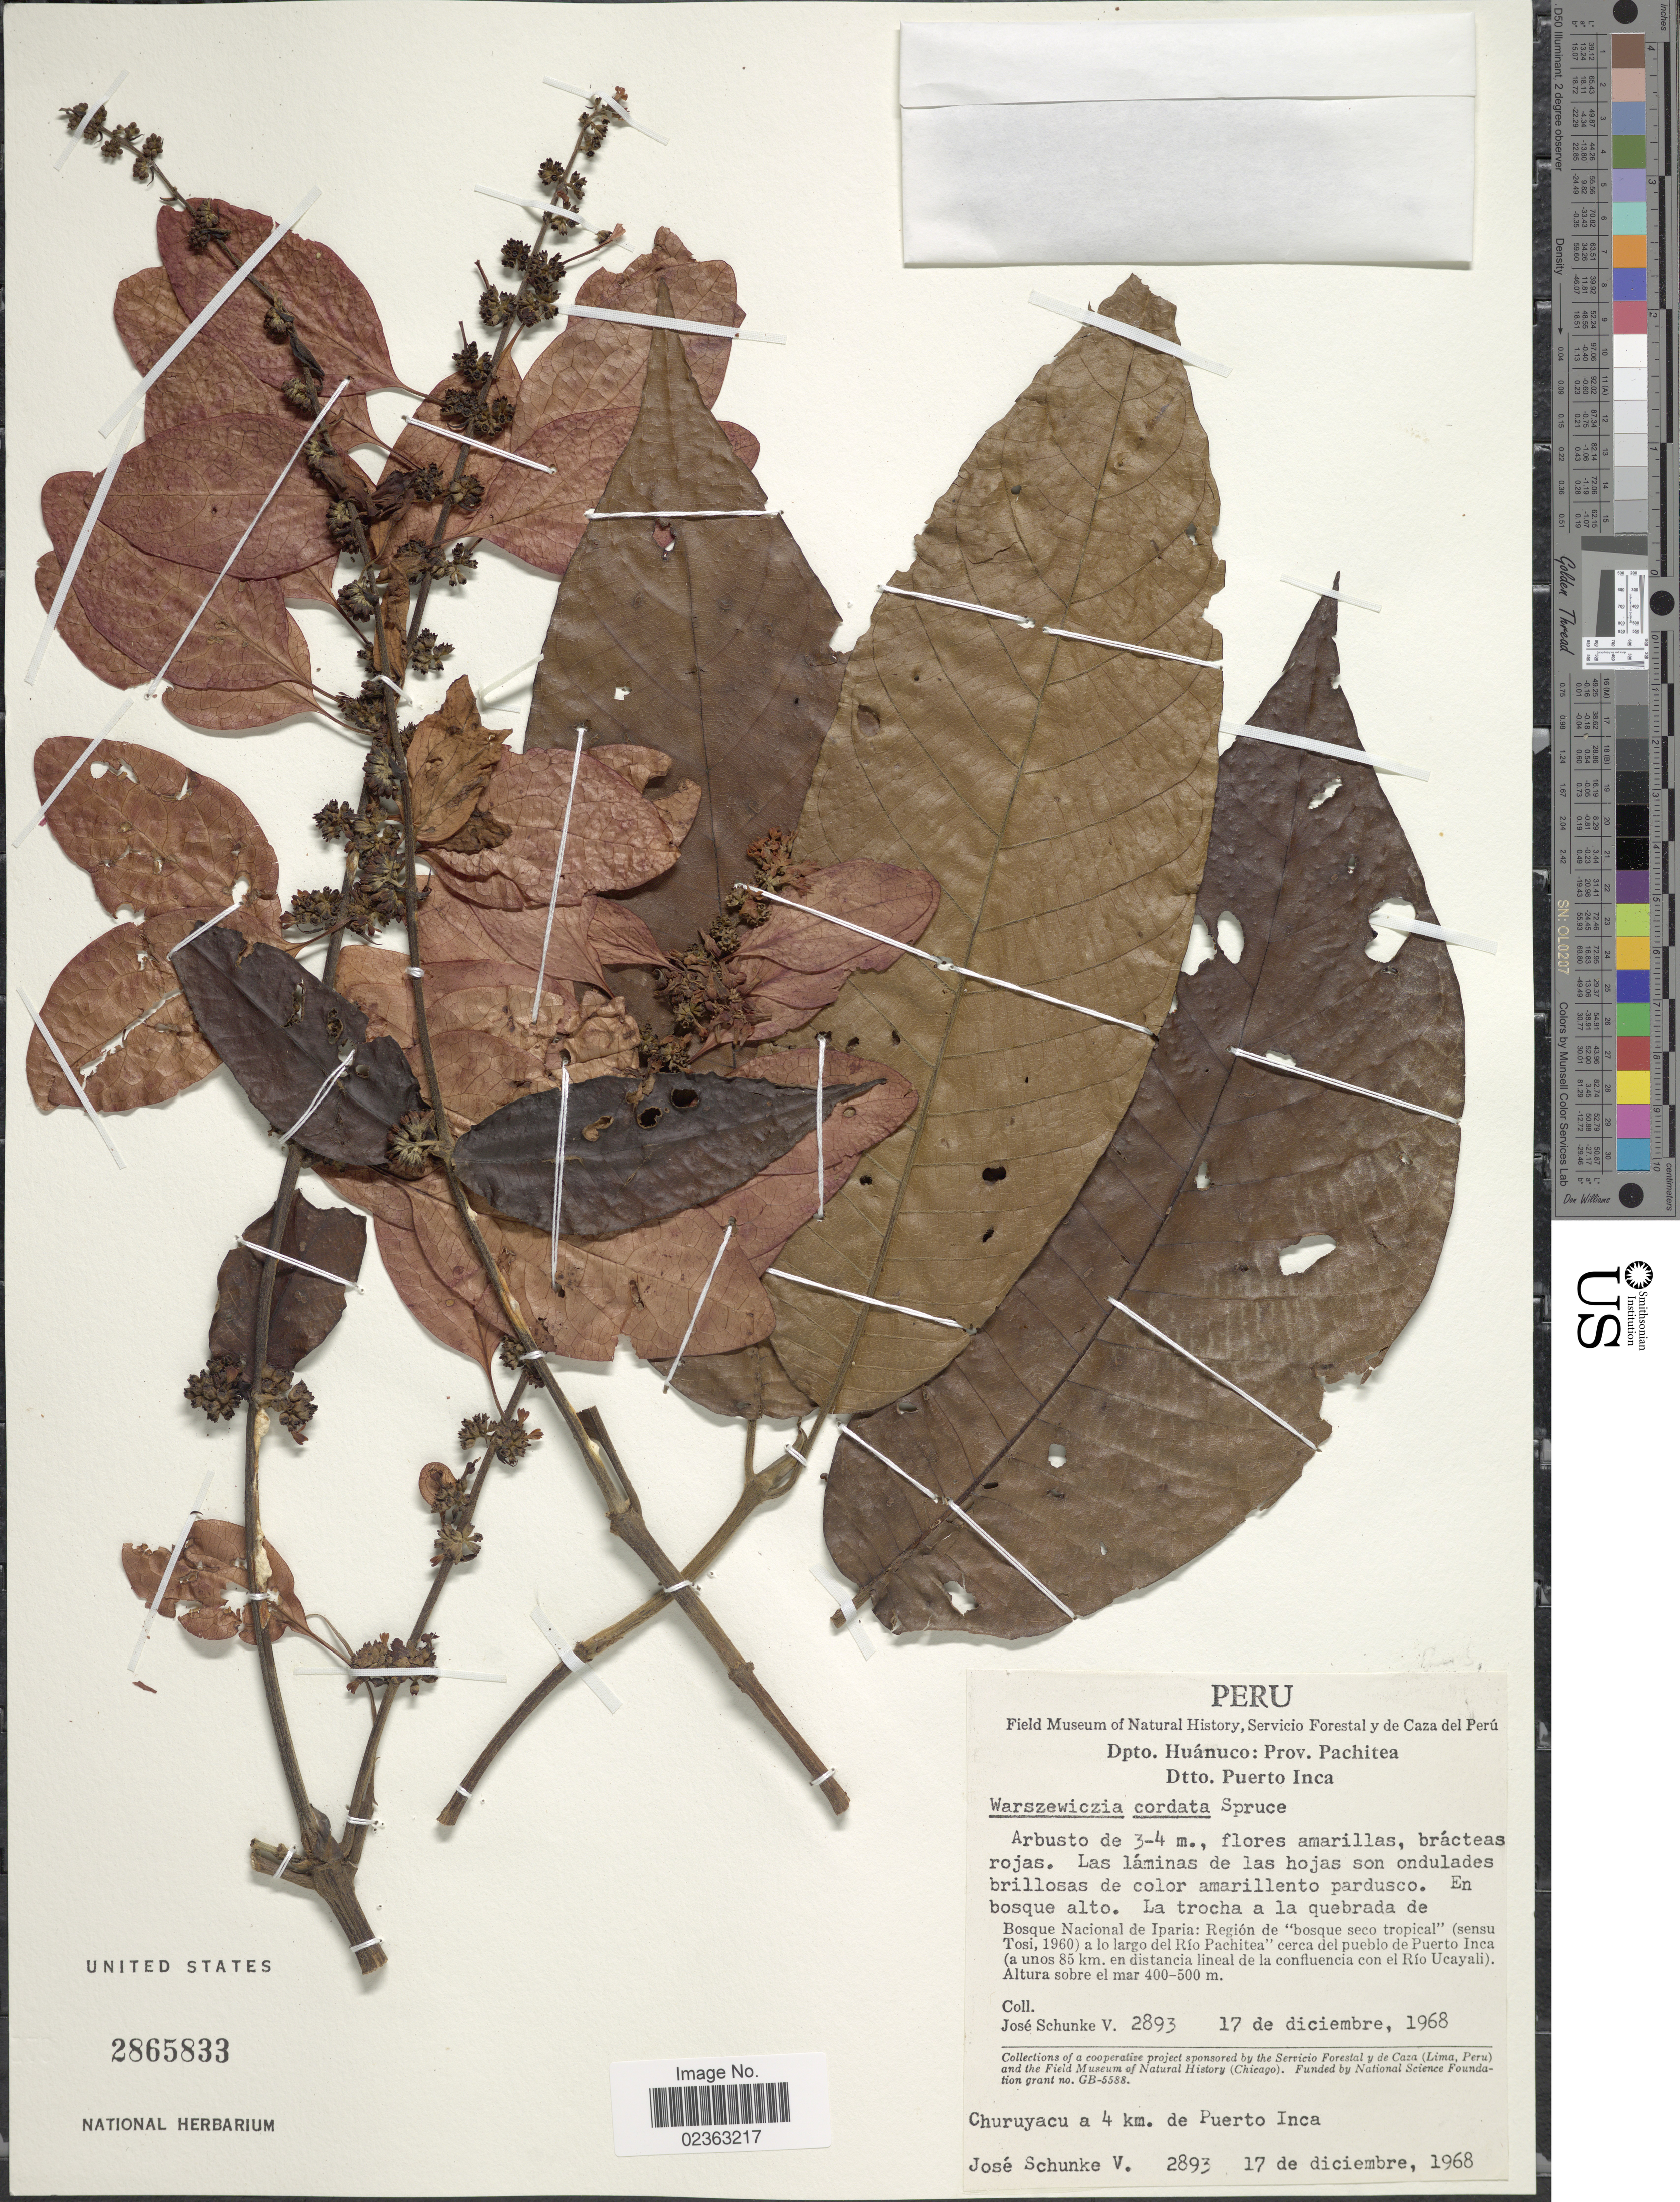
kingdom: Plantae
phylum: Tracheophyta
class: Magnoliopsida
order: Gentianales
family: Rubiaceae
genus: Warszewiczia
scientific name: Warszewiczia cordata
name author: Spruce ex K. Schum.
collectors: J. Schunke Vigo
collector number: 2893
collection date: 1968-12-17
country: Peru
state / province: Huánuco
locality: Prov. Pachitea, Dtto. Puerto Inca, la trocha a la quebrada de Bosque Nacional de Iparia: Region de bosque seco tropical (sensu Tosi, 1960) a lo largo del Rio Pachitea cerca del pueblo de Puerto inca (a unos 85 km. en distancia lineal de la confluencia con el Rio Ucayali)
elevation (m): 400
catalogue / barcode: US 2865833